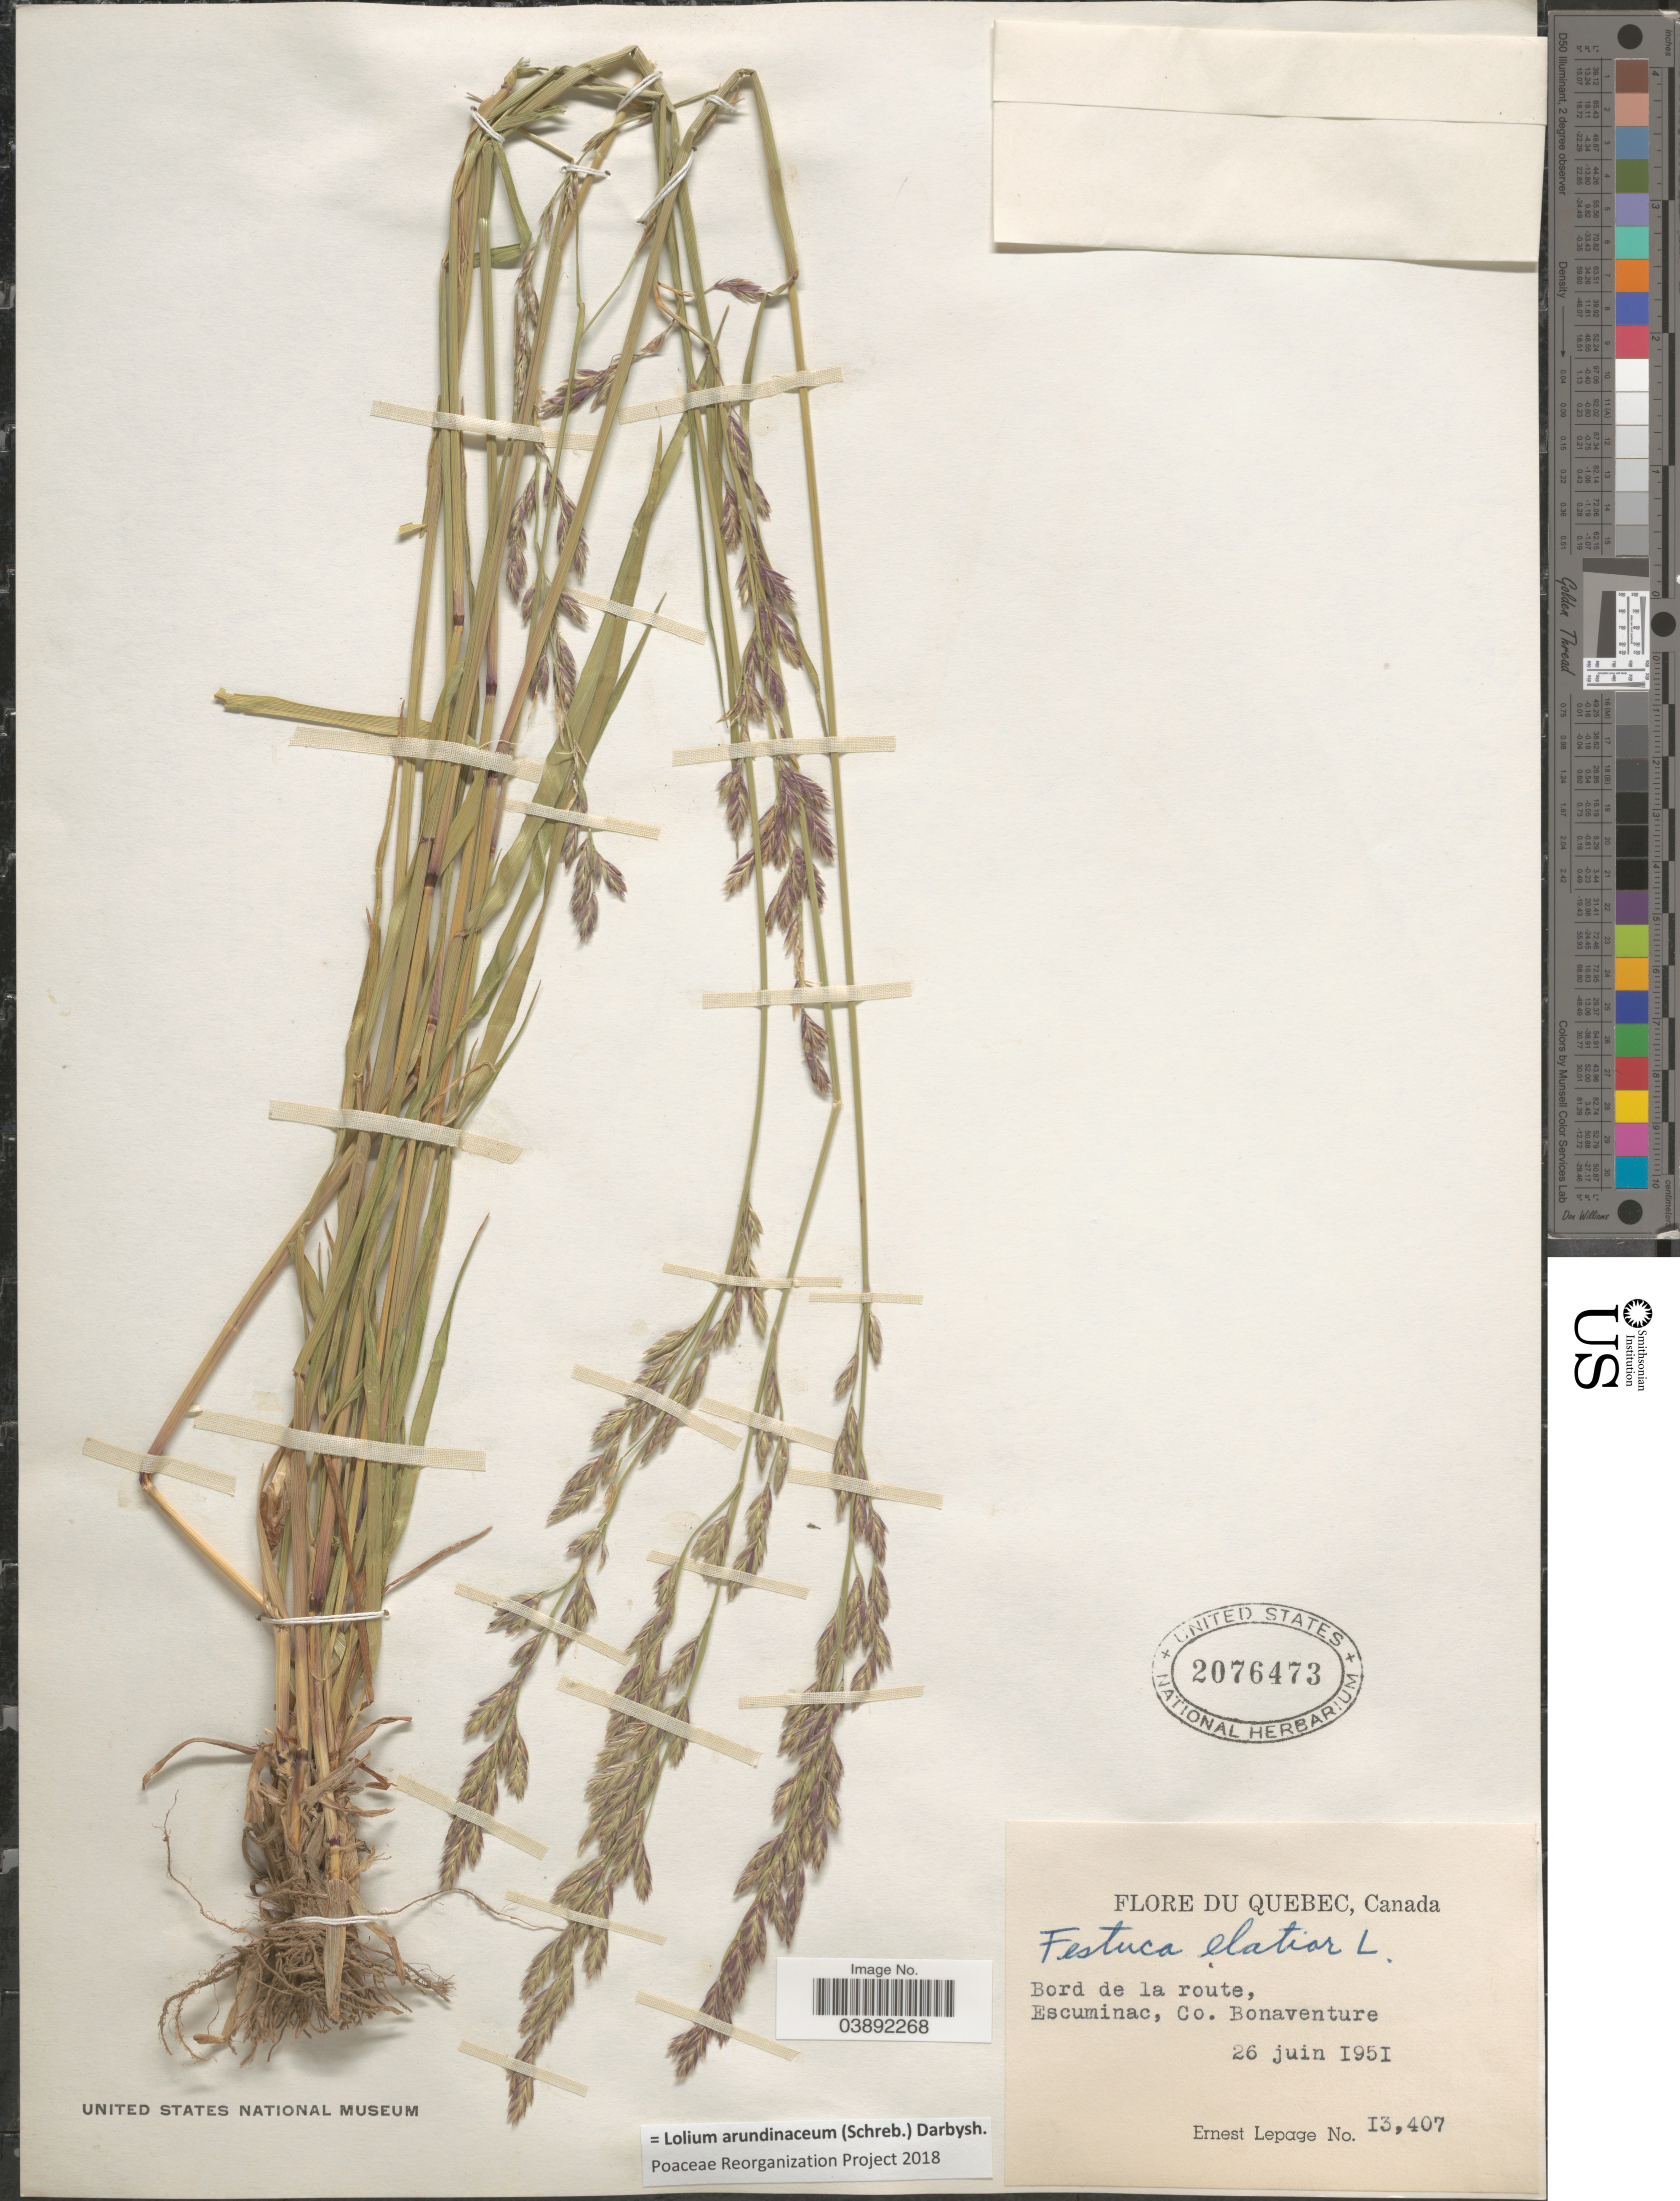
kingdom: Plantae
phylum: Tracheophyta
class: Liliopsida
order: Poales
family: Poaceae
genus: Lolium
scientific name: Lolium arundinaceum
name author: (Schreb.) Darbysh.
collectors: E. Lepage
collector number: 13407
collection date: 1951-06-26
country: Canada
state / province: Quebec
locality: Bord de la route, Escuminac, Co. Bonaventure.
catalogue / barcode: US 2076473